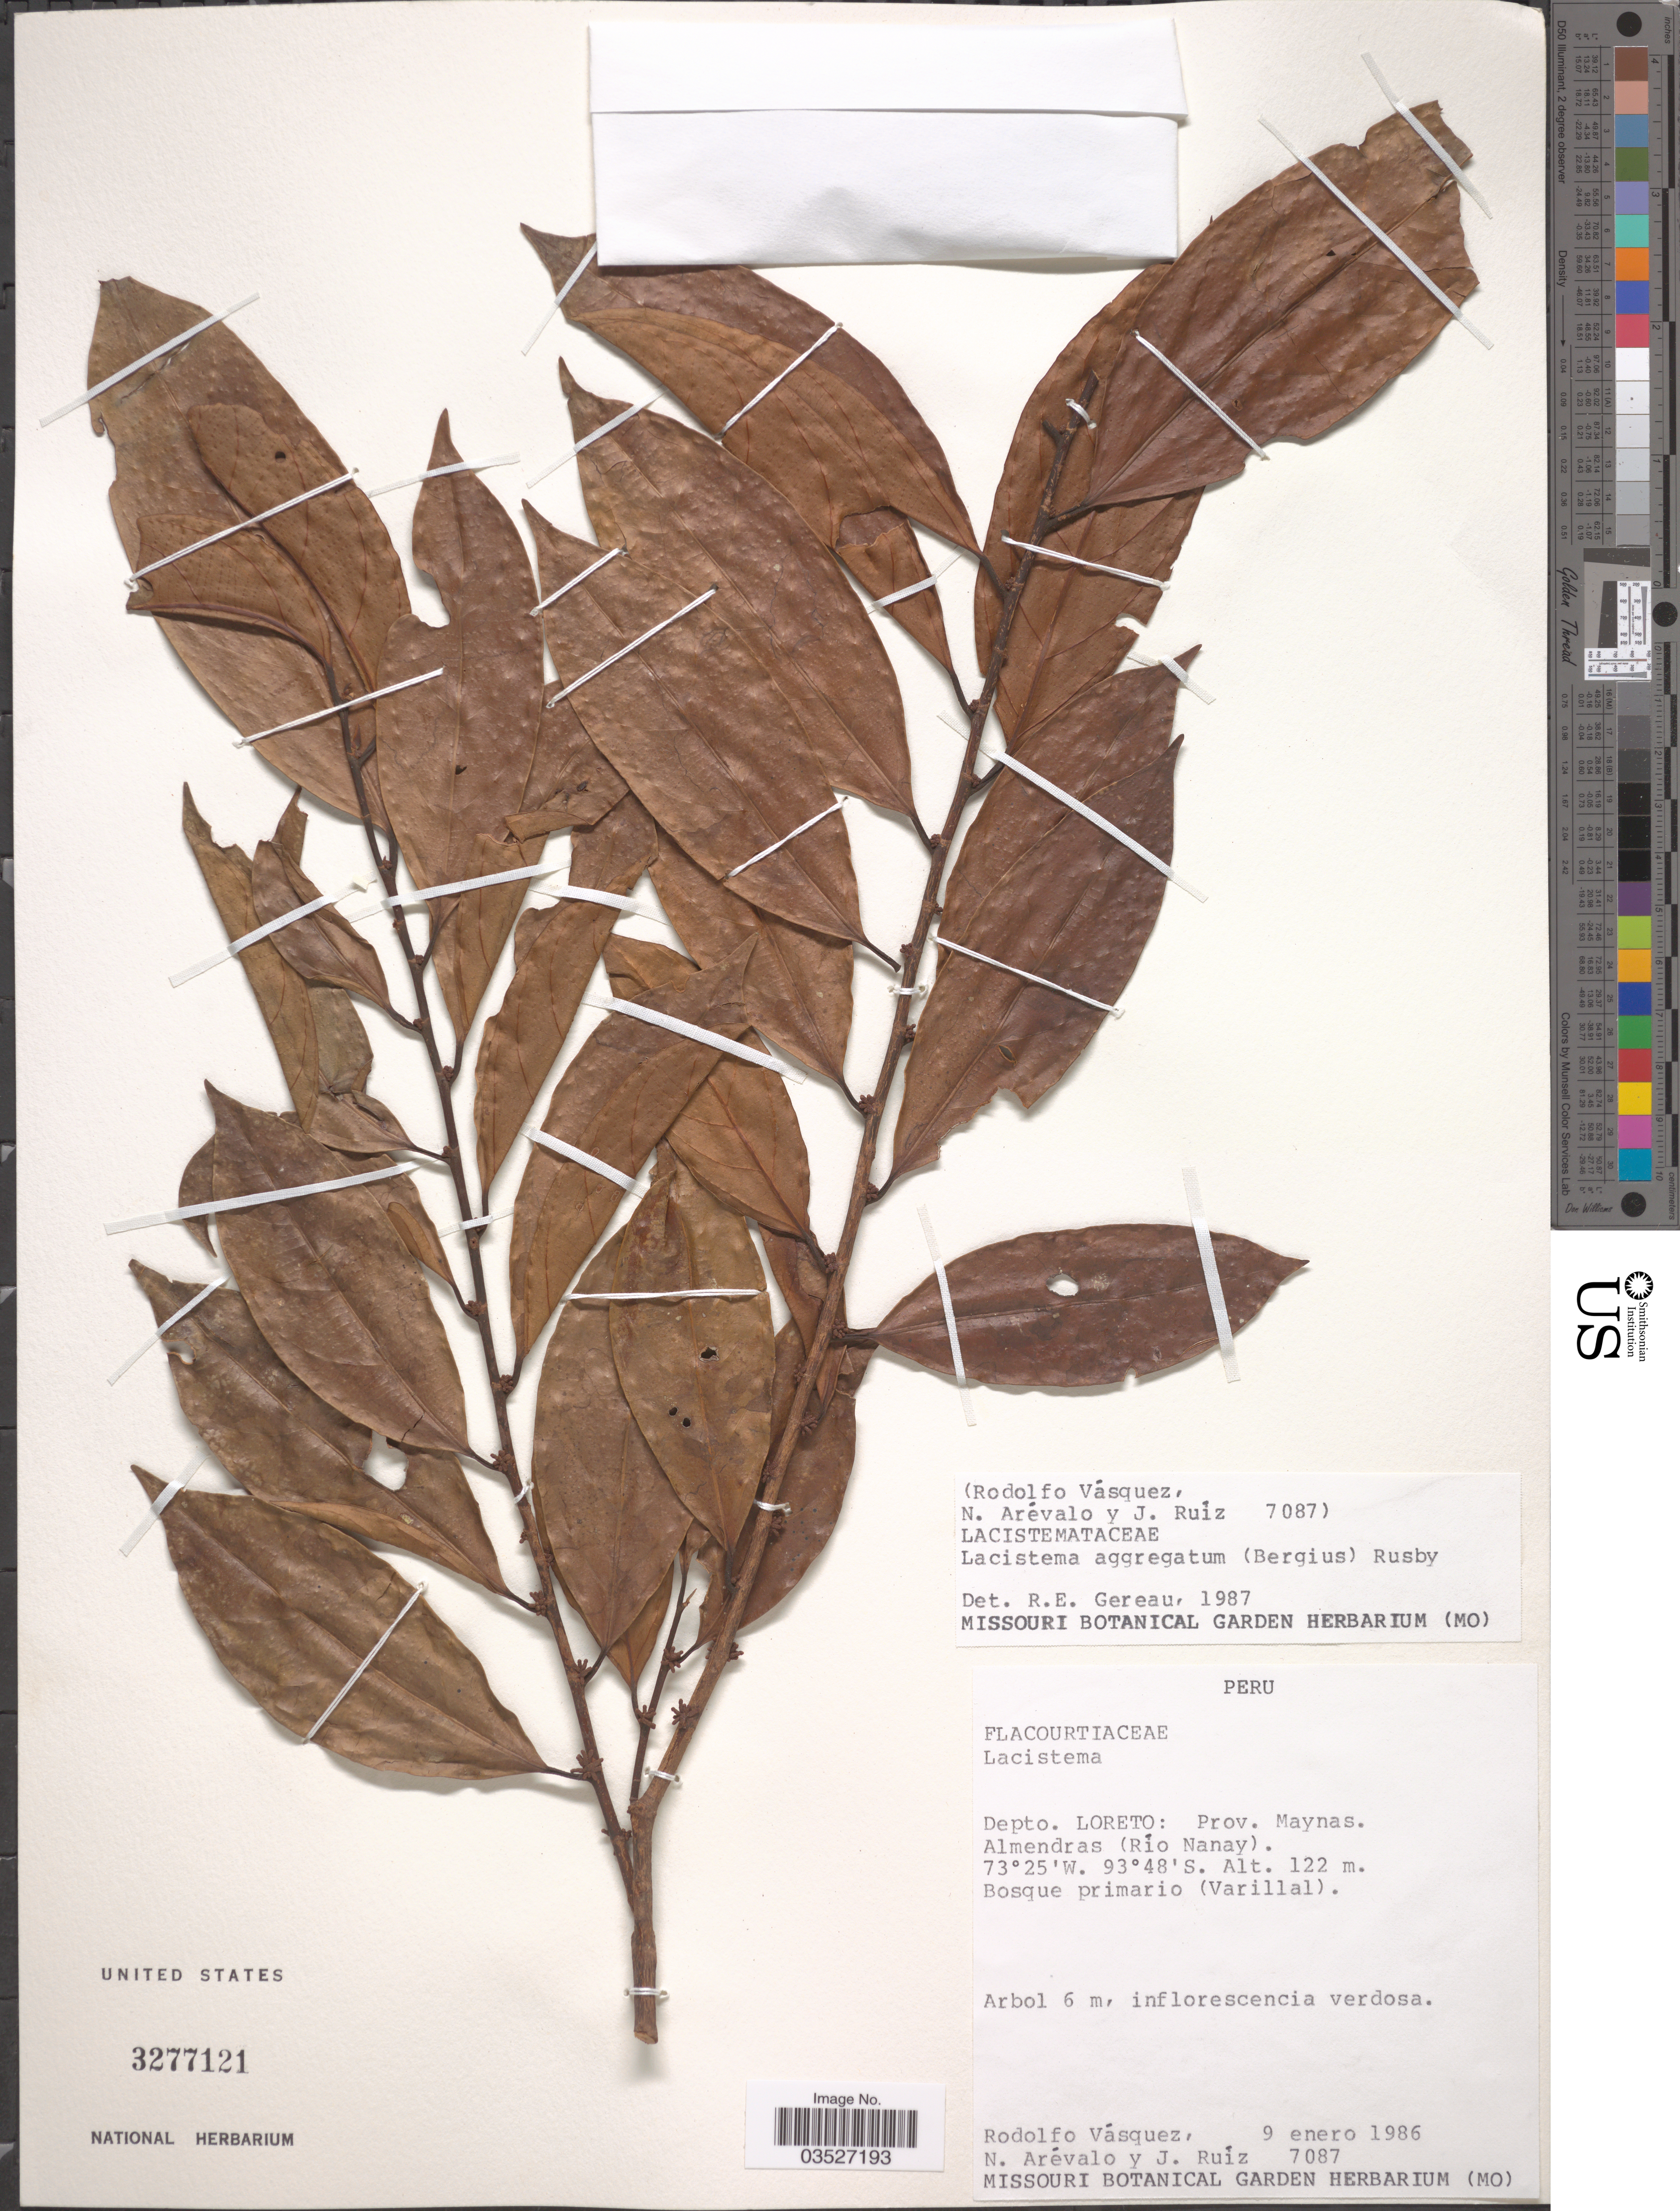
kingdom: Plantae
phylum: Tracheophyta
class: Magnoliopsida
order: Malpighiales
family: Lacistemataceae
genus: Lacistema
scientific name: Lacistema aggregatum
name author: (P.J. Bergius) Rusby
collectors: R. Vásquez, N. Arévalo & J. Ruíz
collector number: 7087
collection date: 1986-01-09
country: Peru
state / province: Loreto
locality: Depto. Loreto: Prov. Maynas. Almendras (Río Nanay). Bosque primario (Varillal).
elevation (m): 122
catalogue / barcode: US 3277121